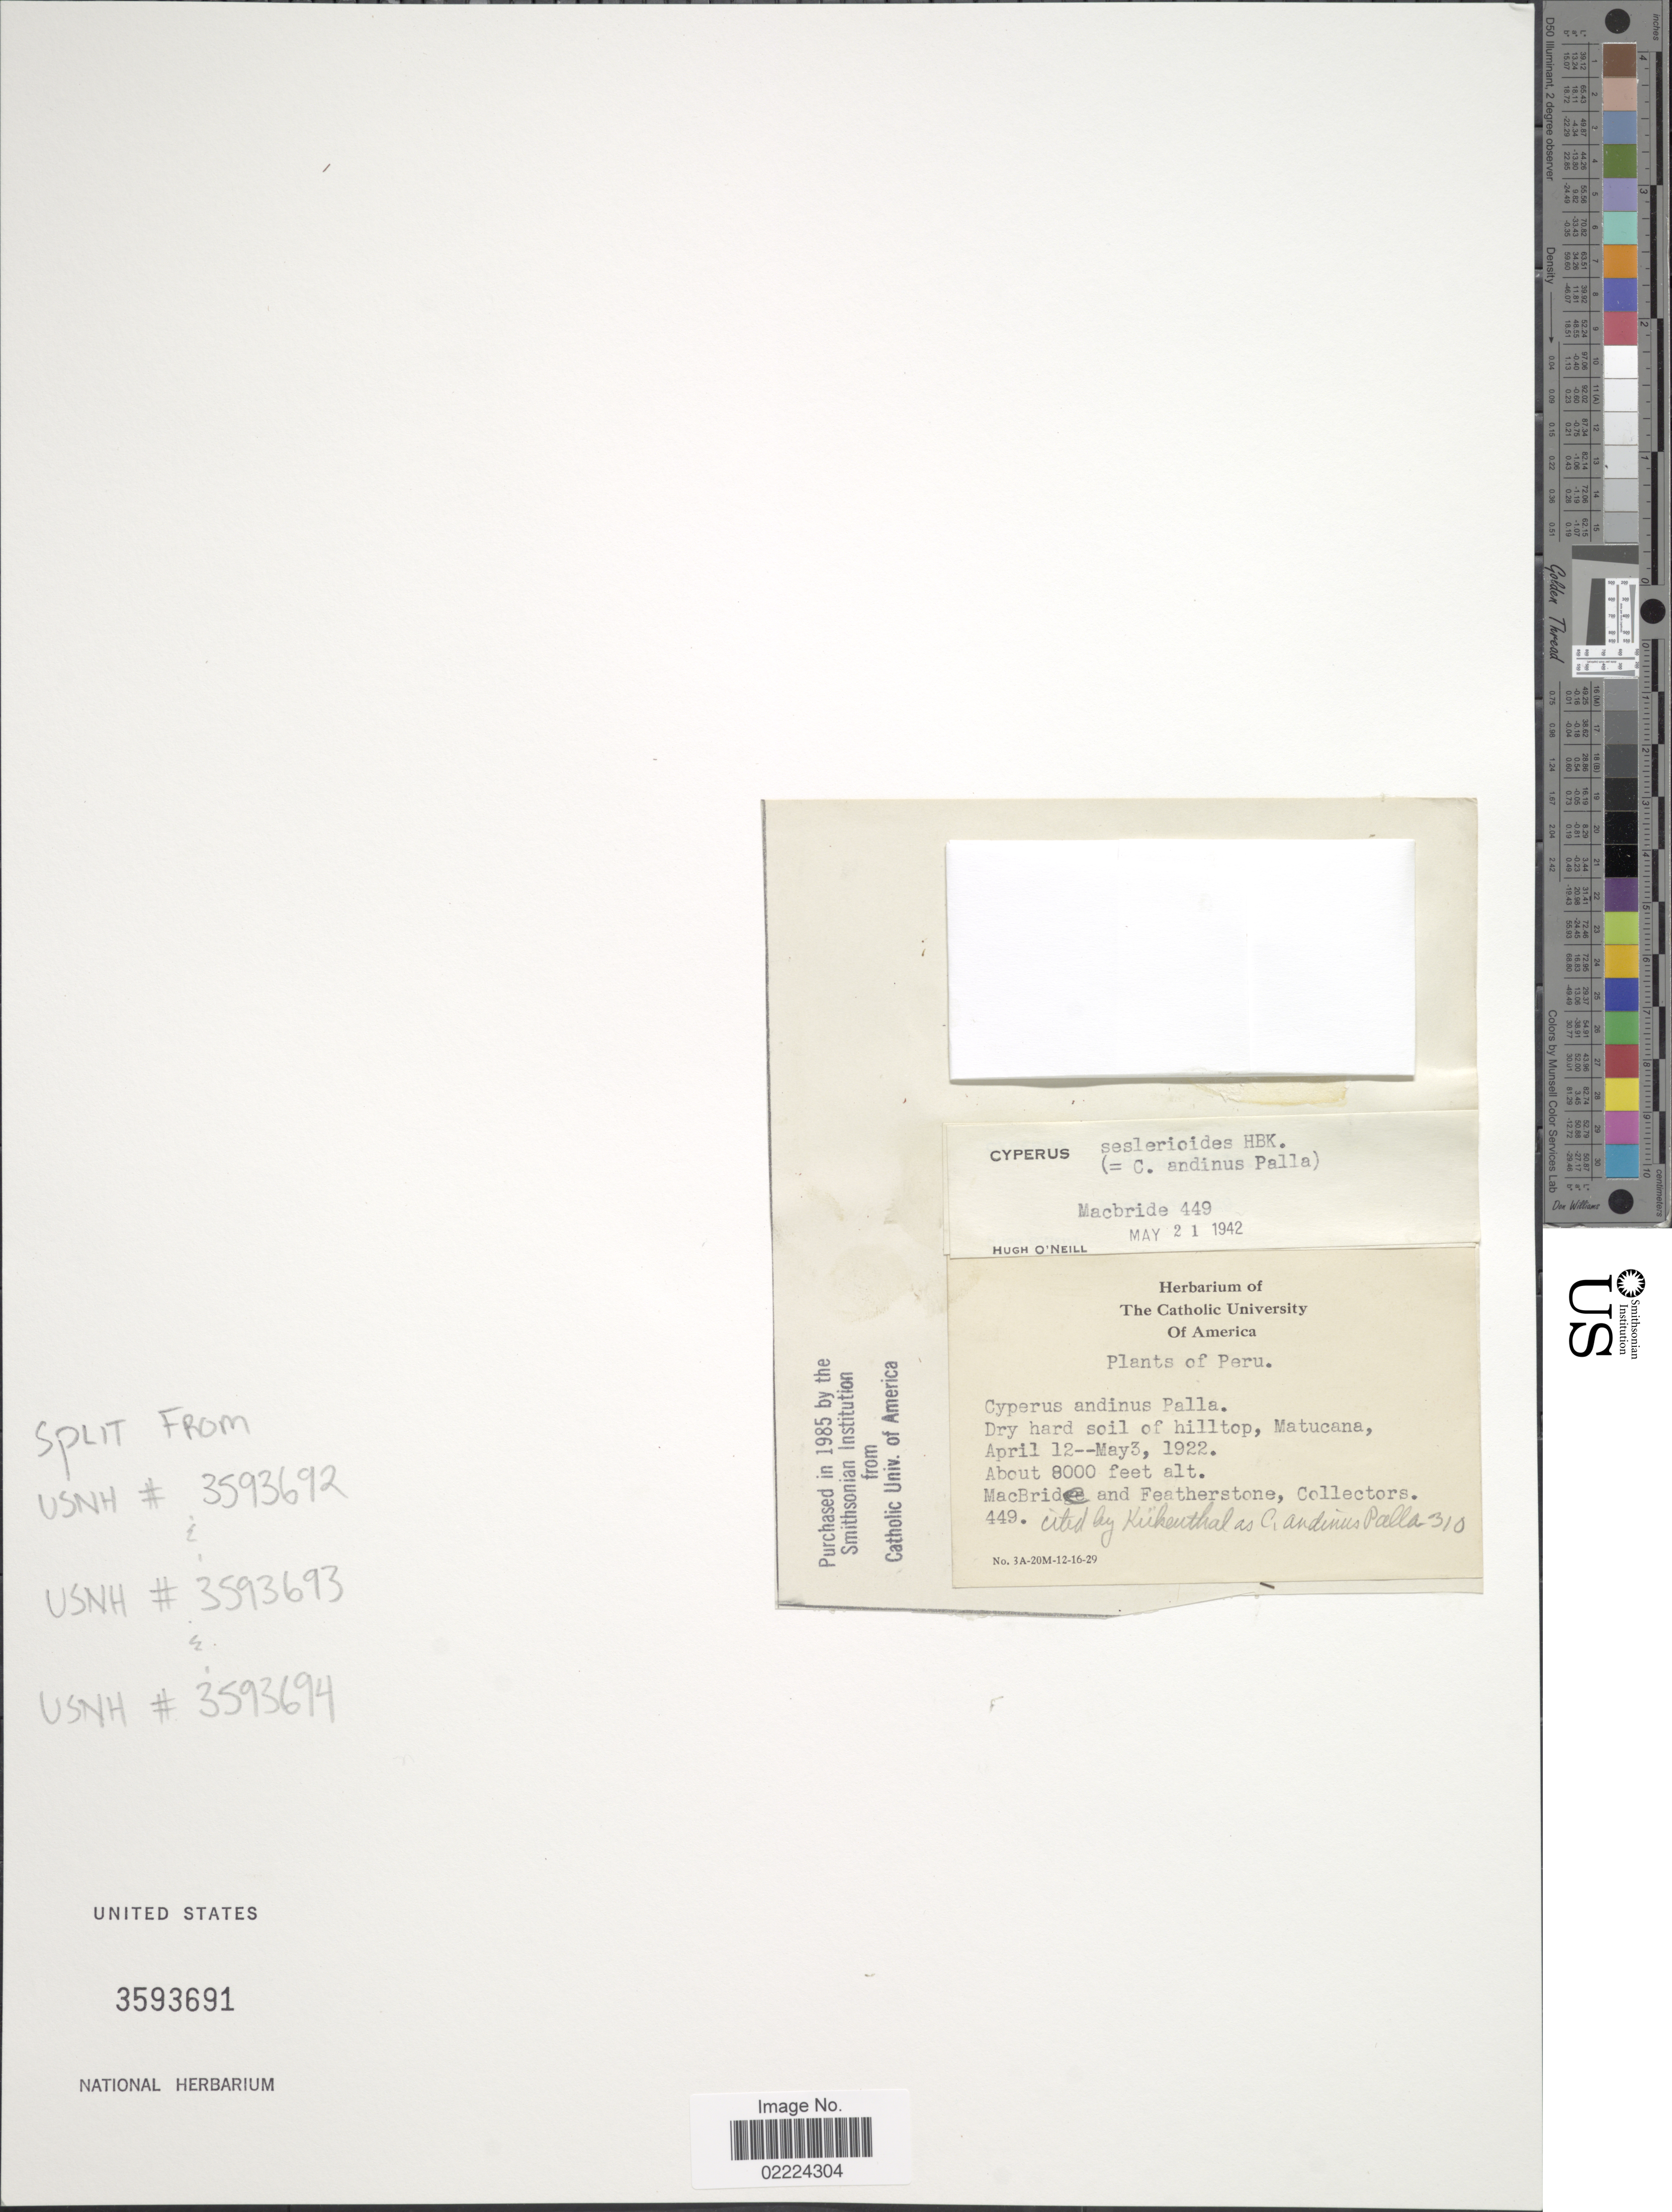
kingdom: Plantae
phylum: Tracheophyta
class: Liliopsida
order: Poales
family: Cyperaceae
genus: Cyperus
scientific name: Cyperus seslerioides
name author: Kunth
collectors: Macbride, -- & -. Featherstone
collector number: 449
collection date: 1922-04-12/1922-05-03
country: Peru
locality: Matucana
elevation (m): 2438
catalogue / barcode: US 3593691